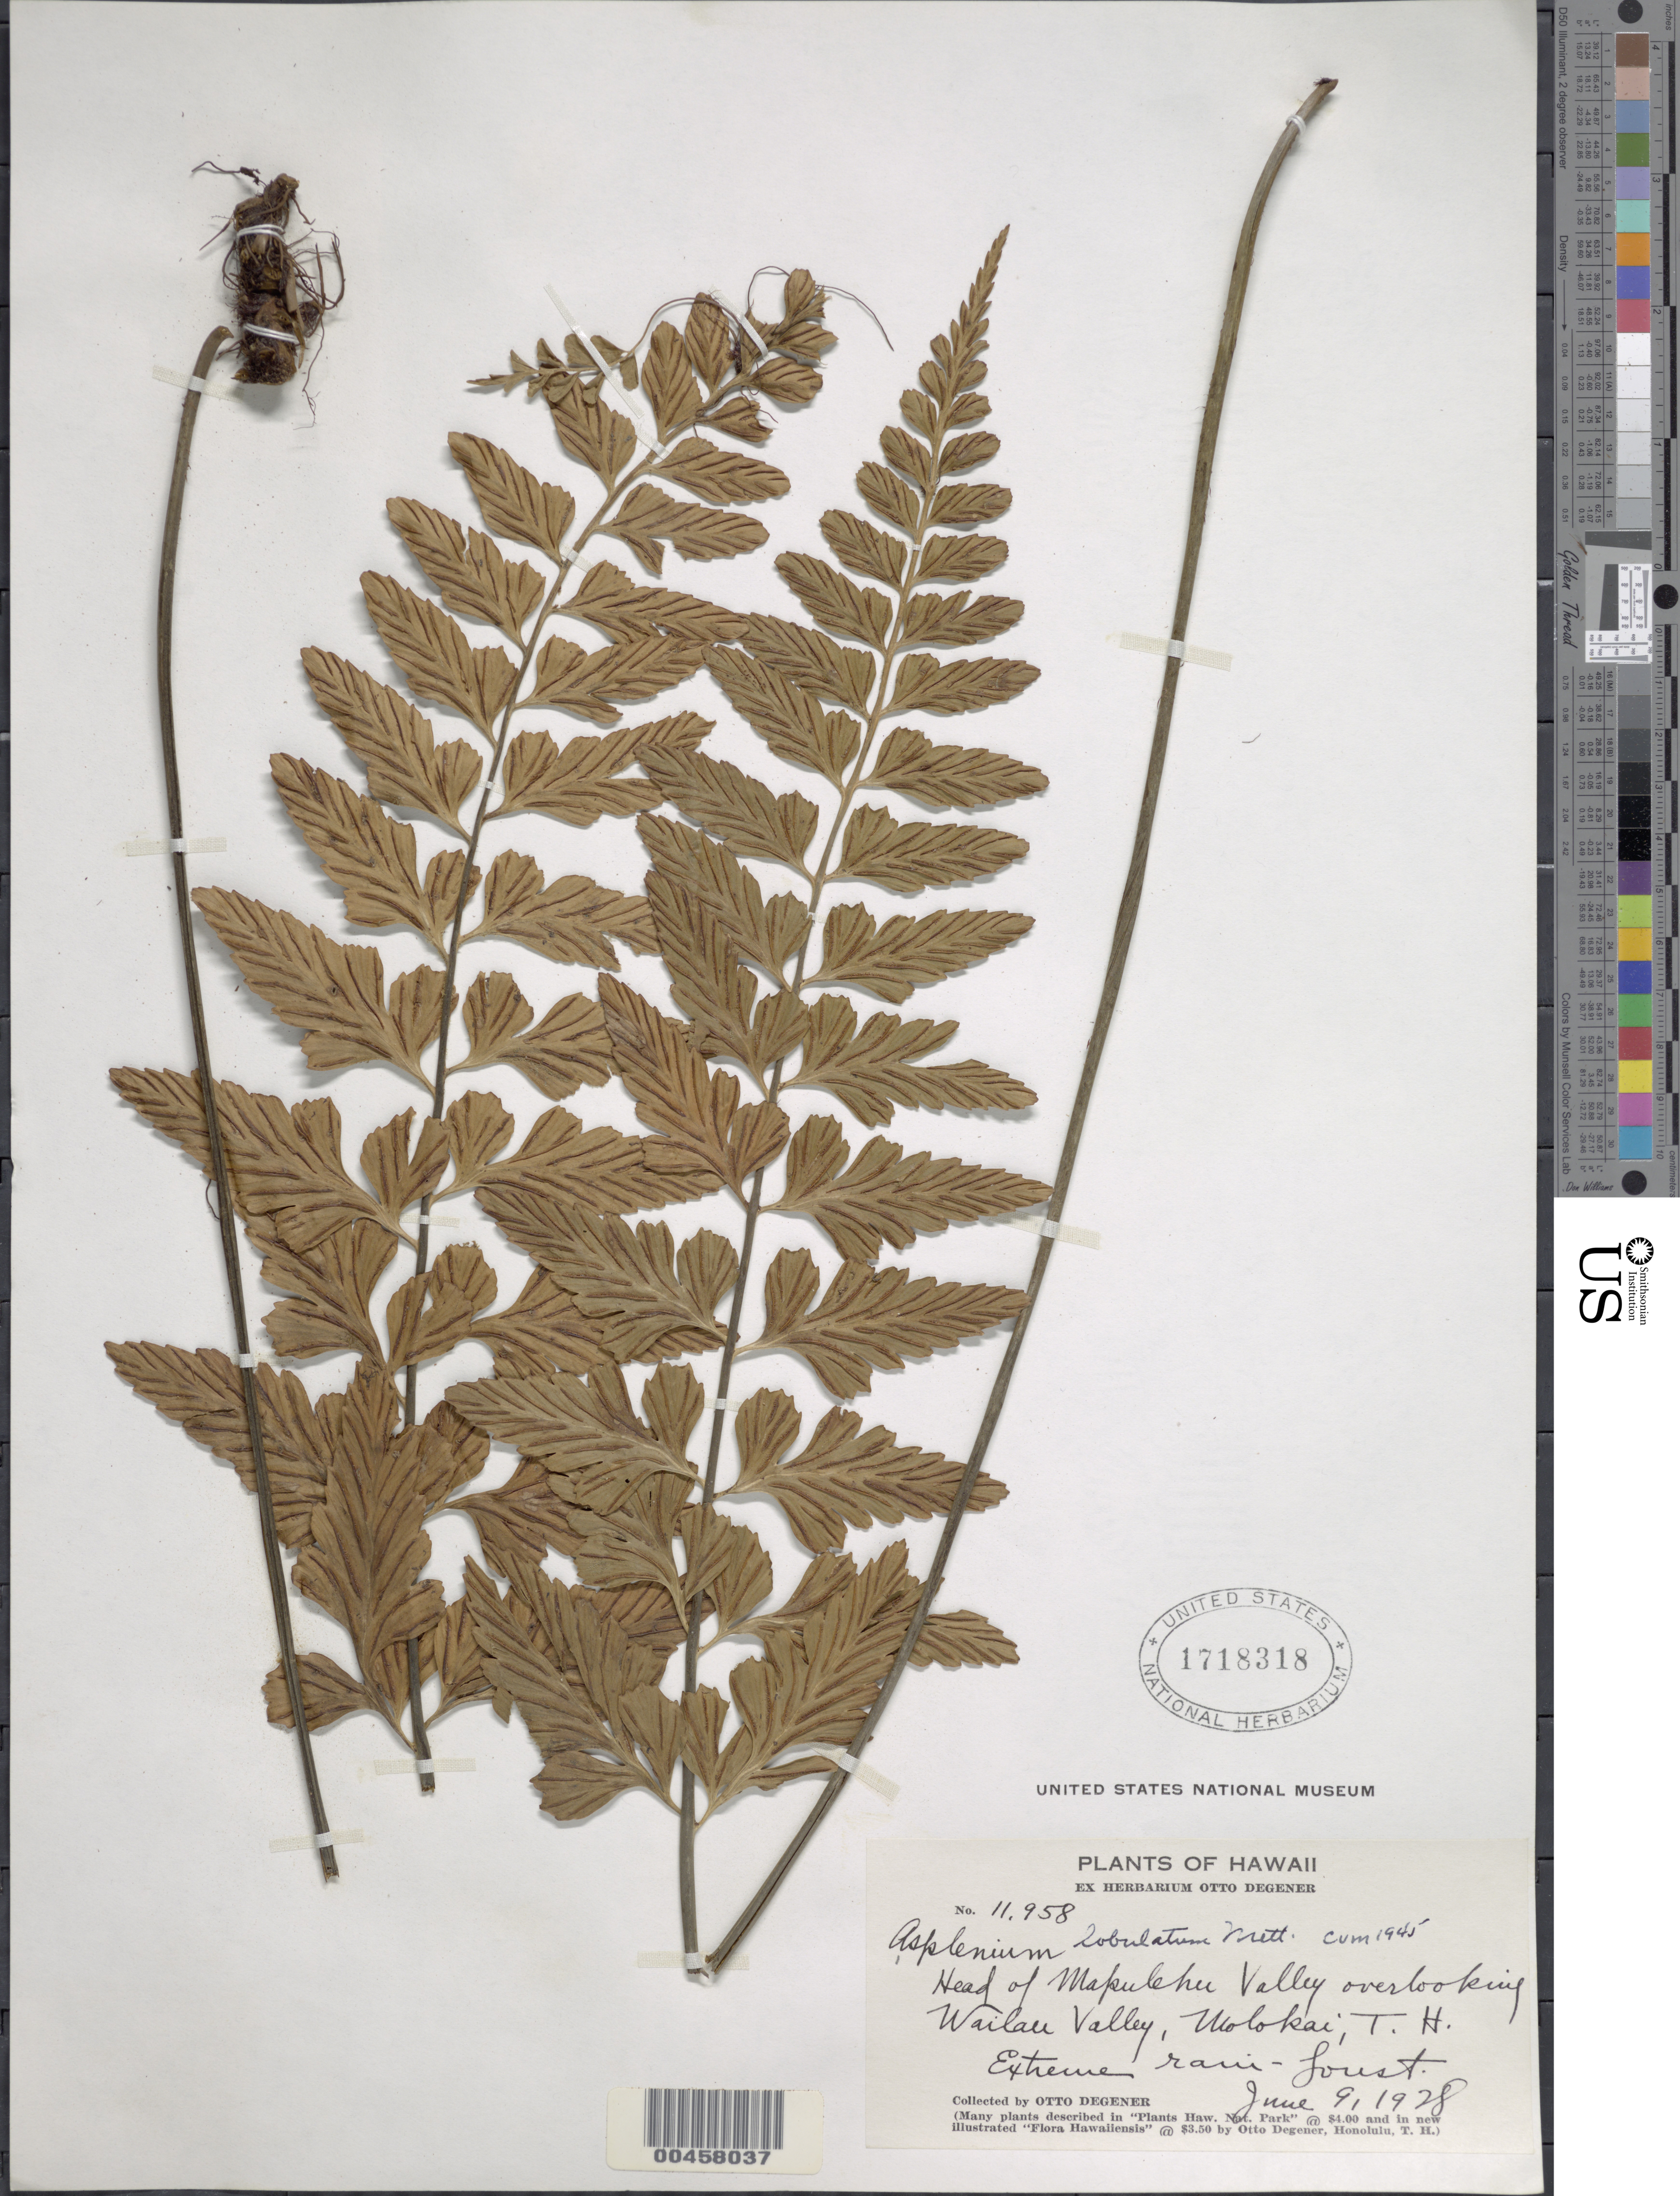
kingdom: Plantae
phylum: Tracheophyta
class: Polypodiopsida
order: Polypodiales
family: Aspleniaceae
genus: Asplenium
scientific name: Asplenium lobulatum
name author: Mett.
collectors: O. Degener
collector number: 11958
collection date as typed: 9 Jun 1928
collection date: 1928-06-09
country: United States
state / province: Hawaii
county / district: Maui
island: Moloka'i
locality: Head of Mapulehu Valley overlooking Wailau valley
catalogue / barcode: US 1718318